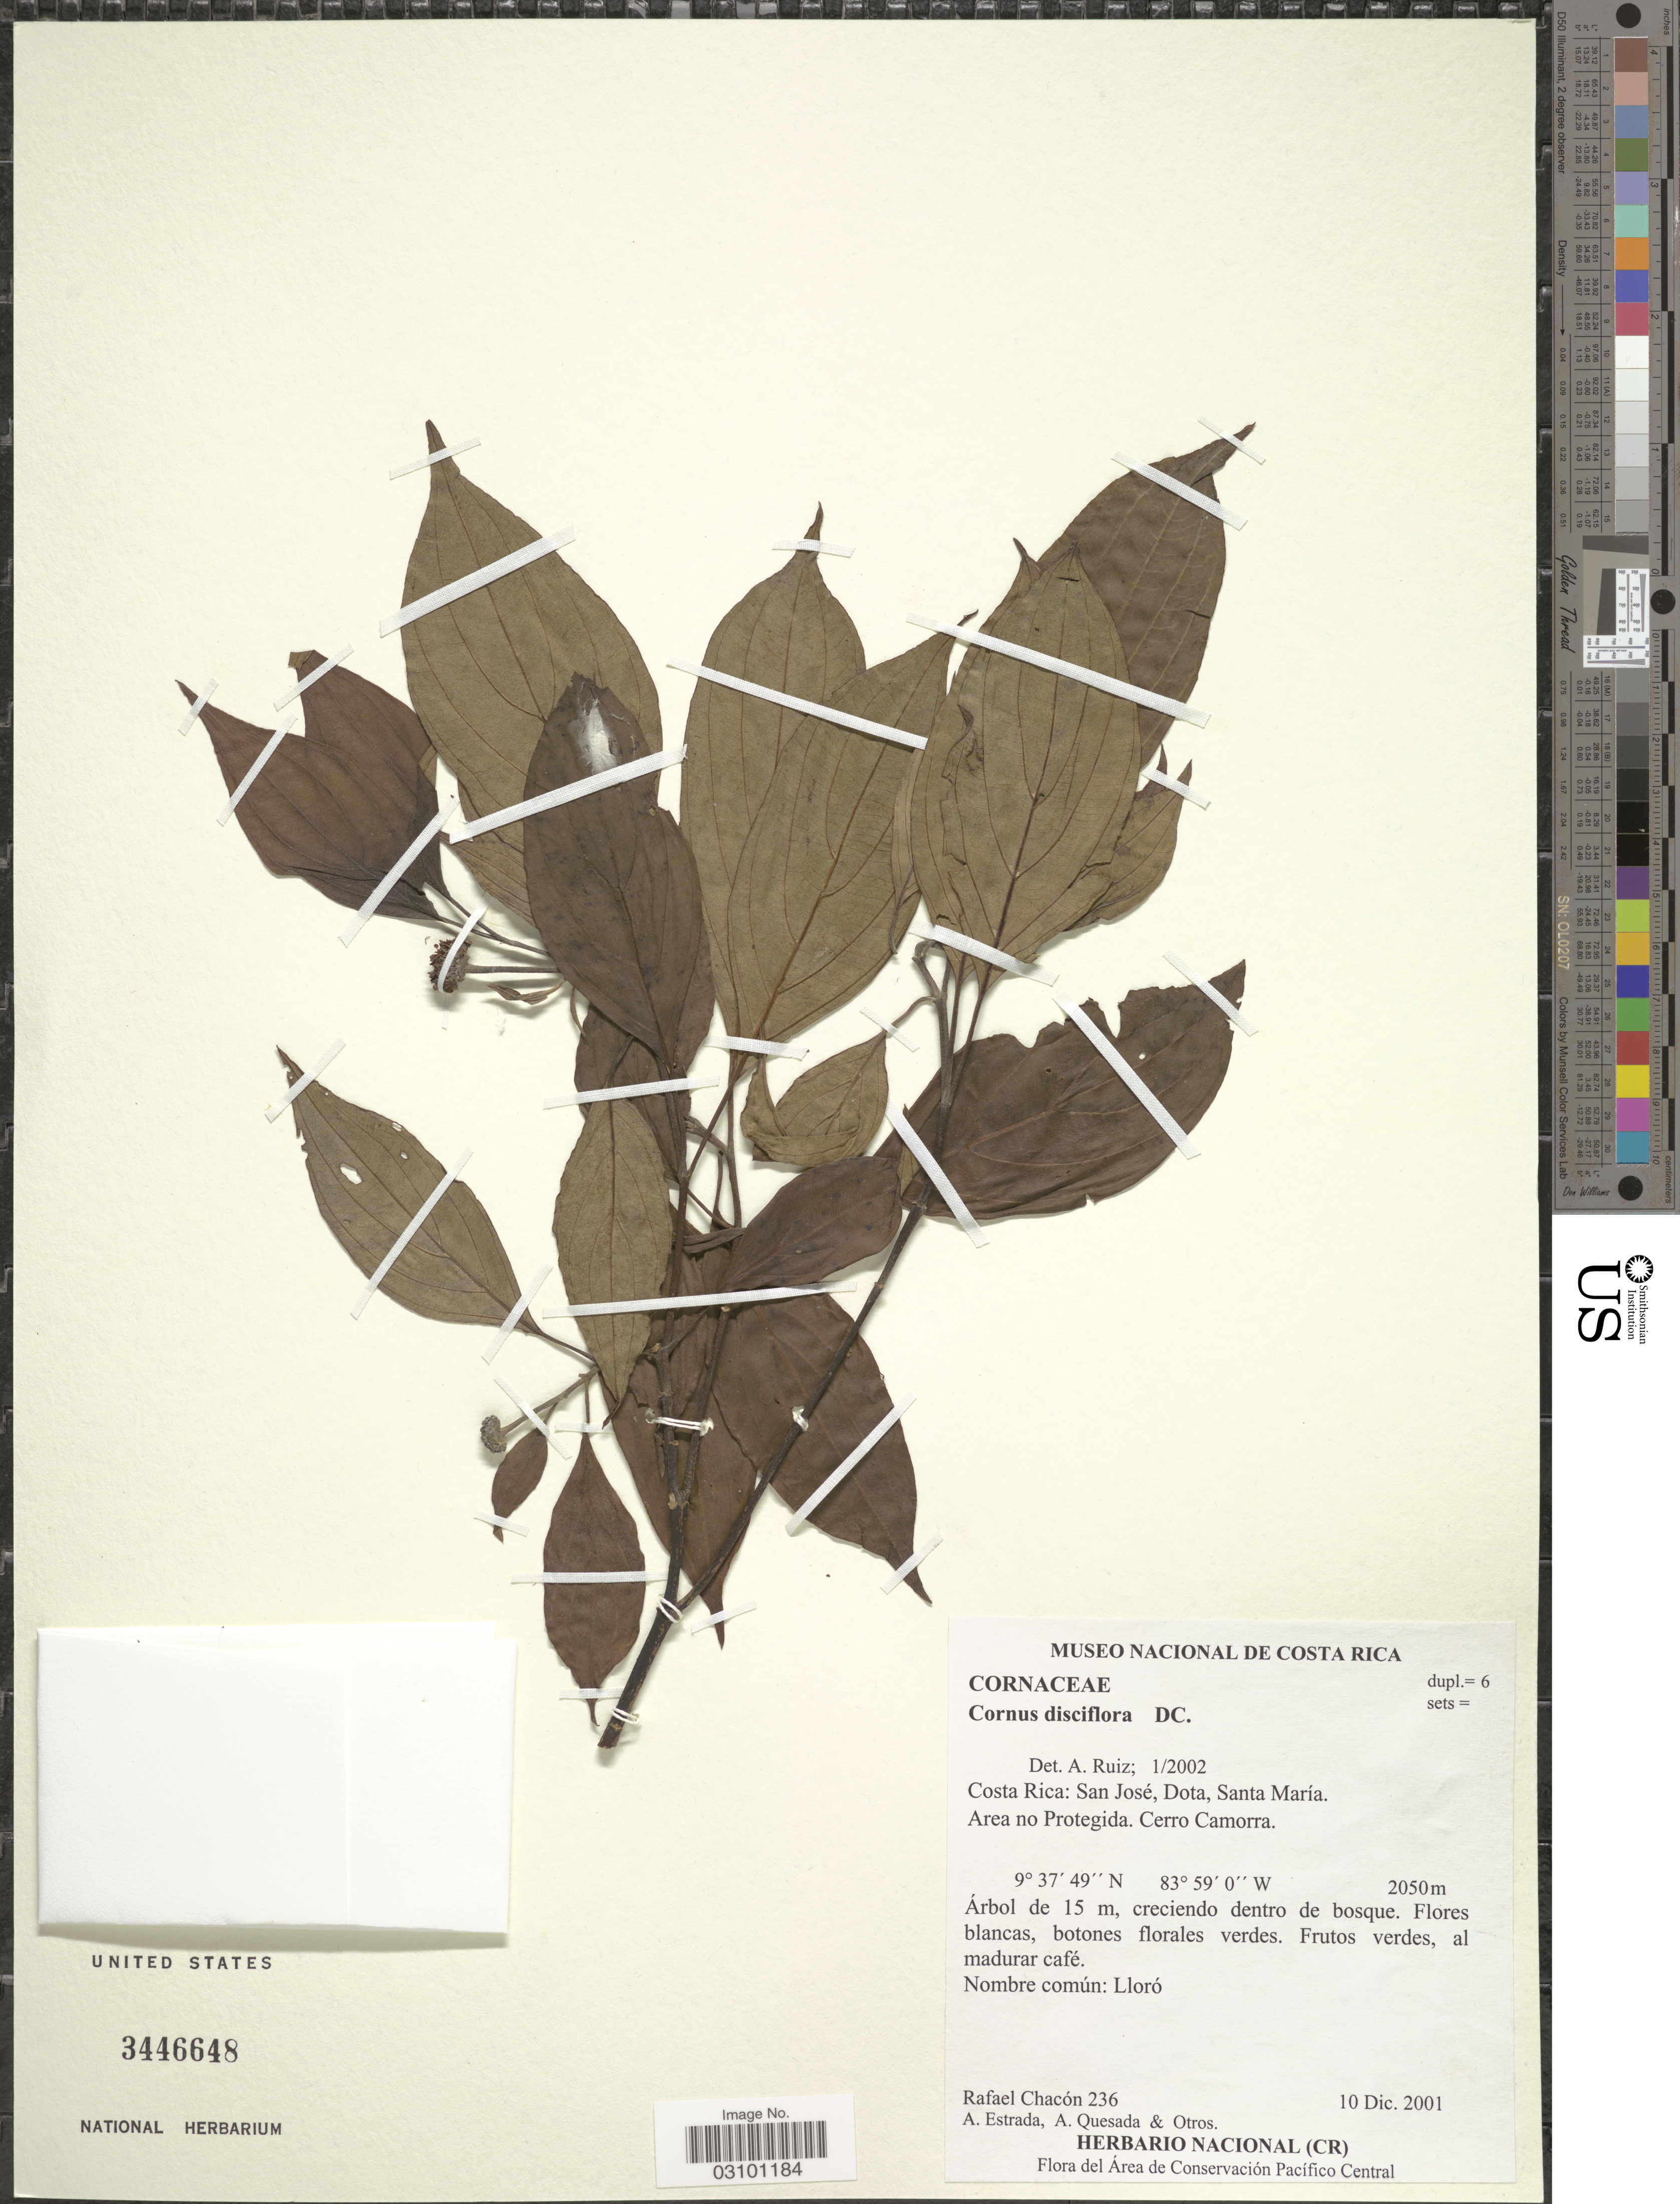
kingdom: Plantae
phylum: Tracheophyta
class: Magnoliopsida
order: Cornales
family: Cornaceae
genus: Cornus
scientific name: Cornus disciflora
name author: Moc. & Sessé ex DC.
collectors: R. Chacón, A. Estrada, A. Quesada & et al.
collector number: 236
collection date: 2001-12-10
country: Costa Rica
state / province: San José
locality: Dota, Santa María. Area no Protegida. Cerro Camorra.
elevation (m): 2050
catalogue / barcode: US 3446648